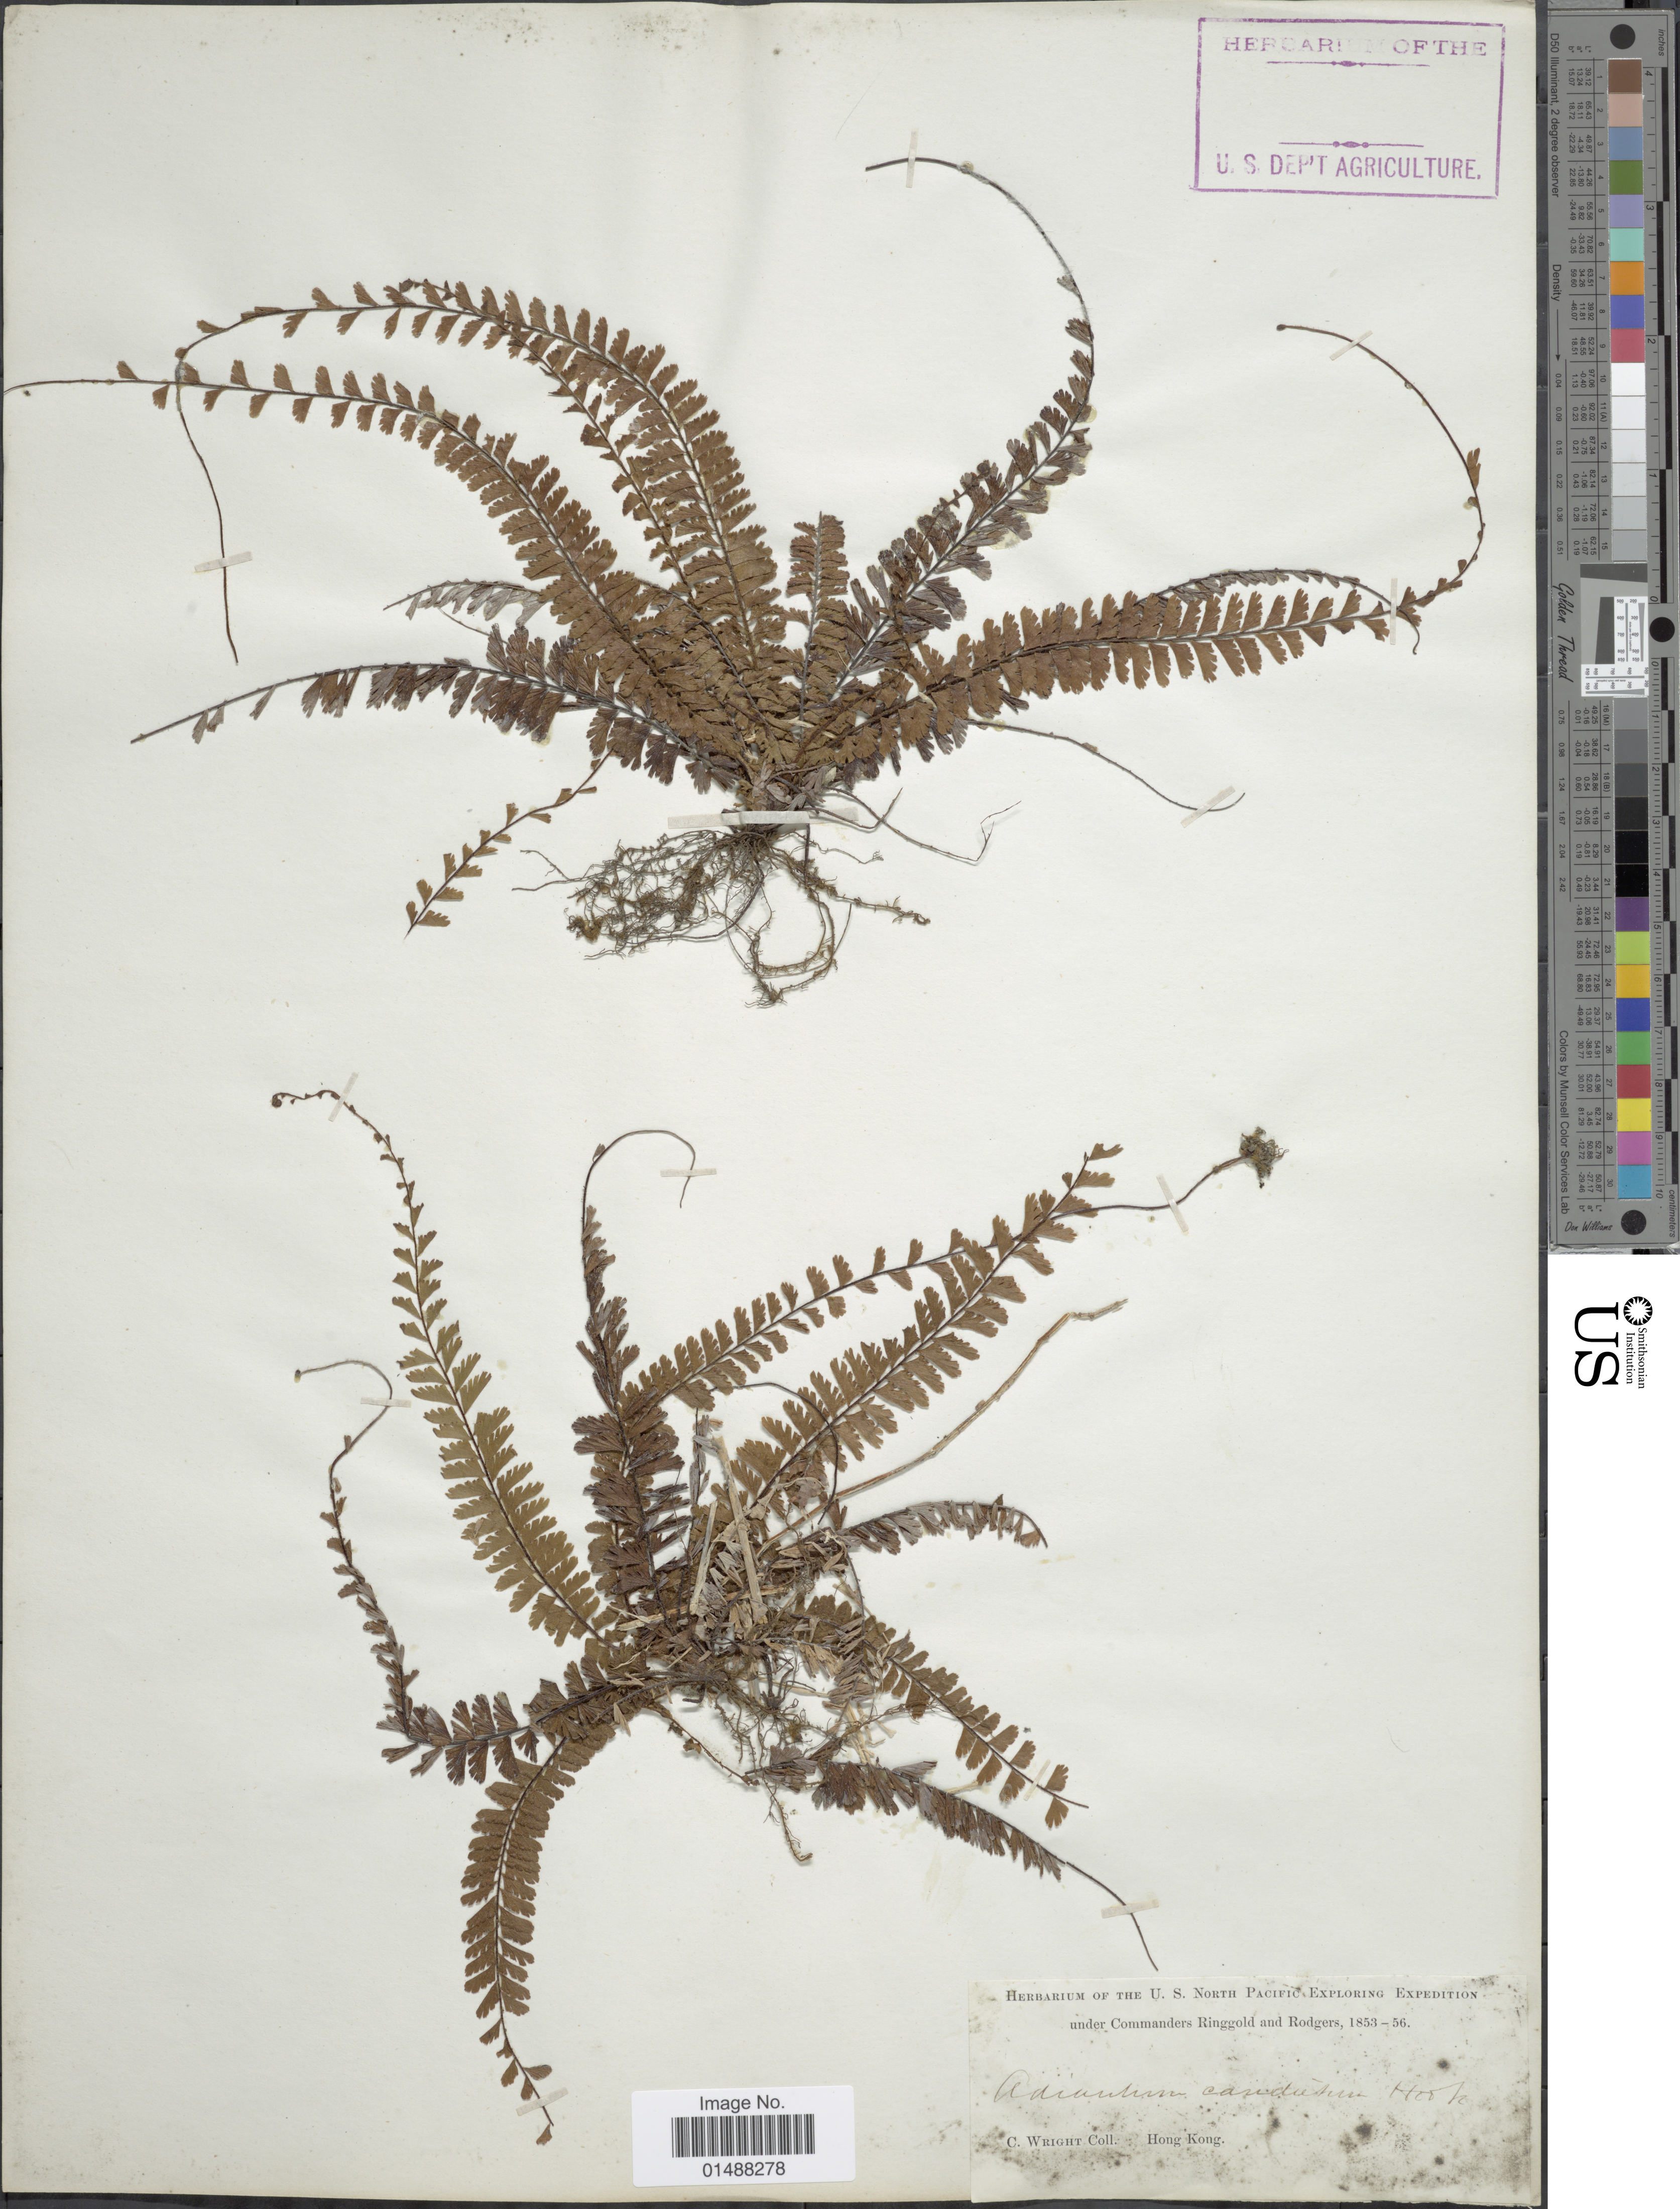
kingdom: Plantae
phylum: Tracheophyta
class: Polypodiopsida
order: Polypodiales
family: Pteridaceae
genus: Adiantum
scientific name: Adiantum caudatum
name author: L.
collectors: C. Wright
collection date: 1853/1856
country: China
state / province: Hong Kong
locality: Hong Kong.